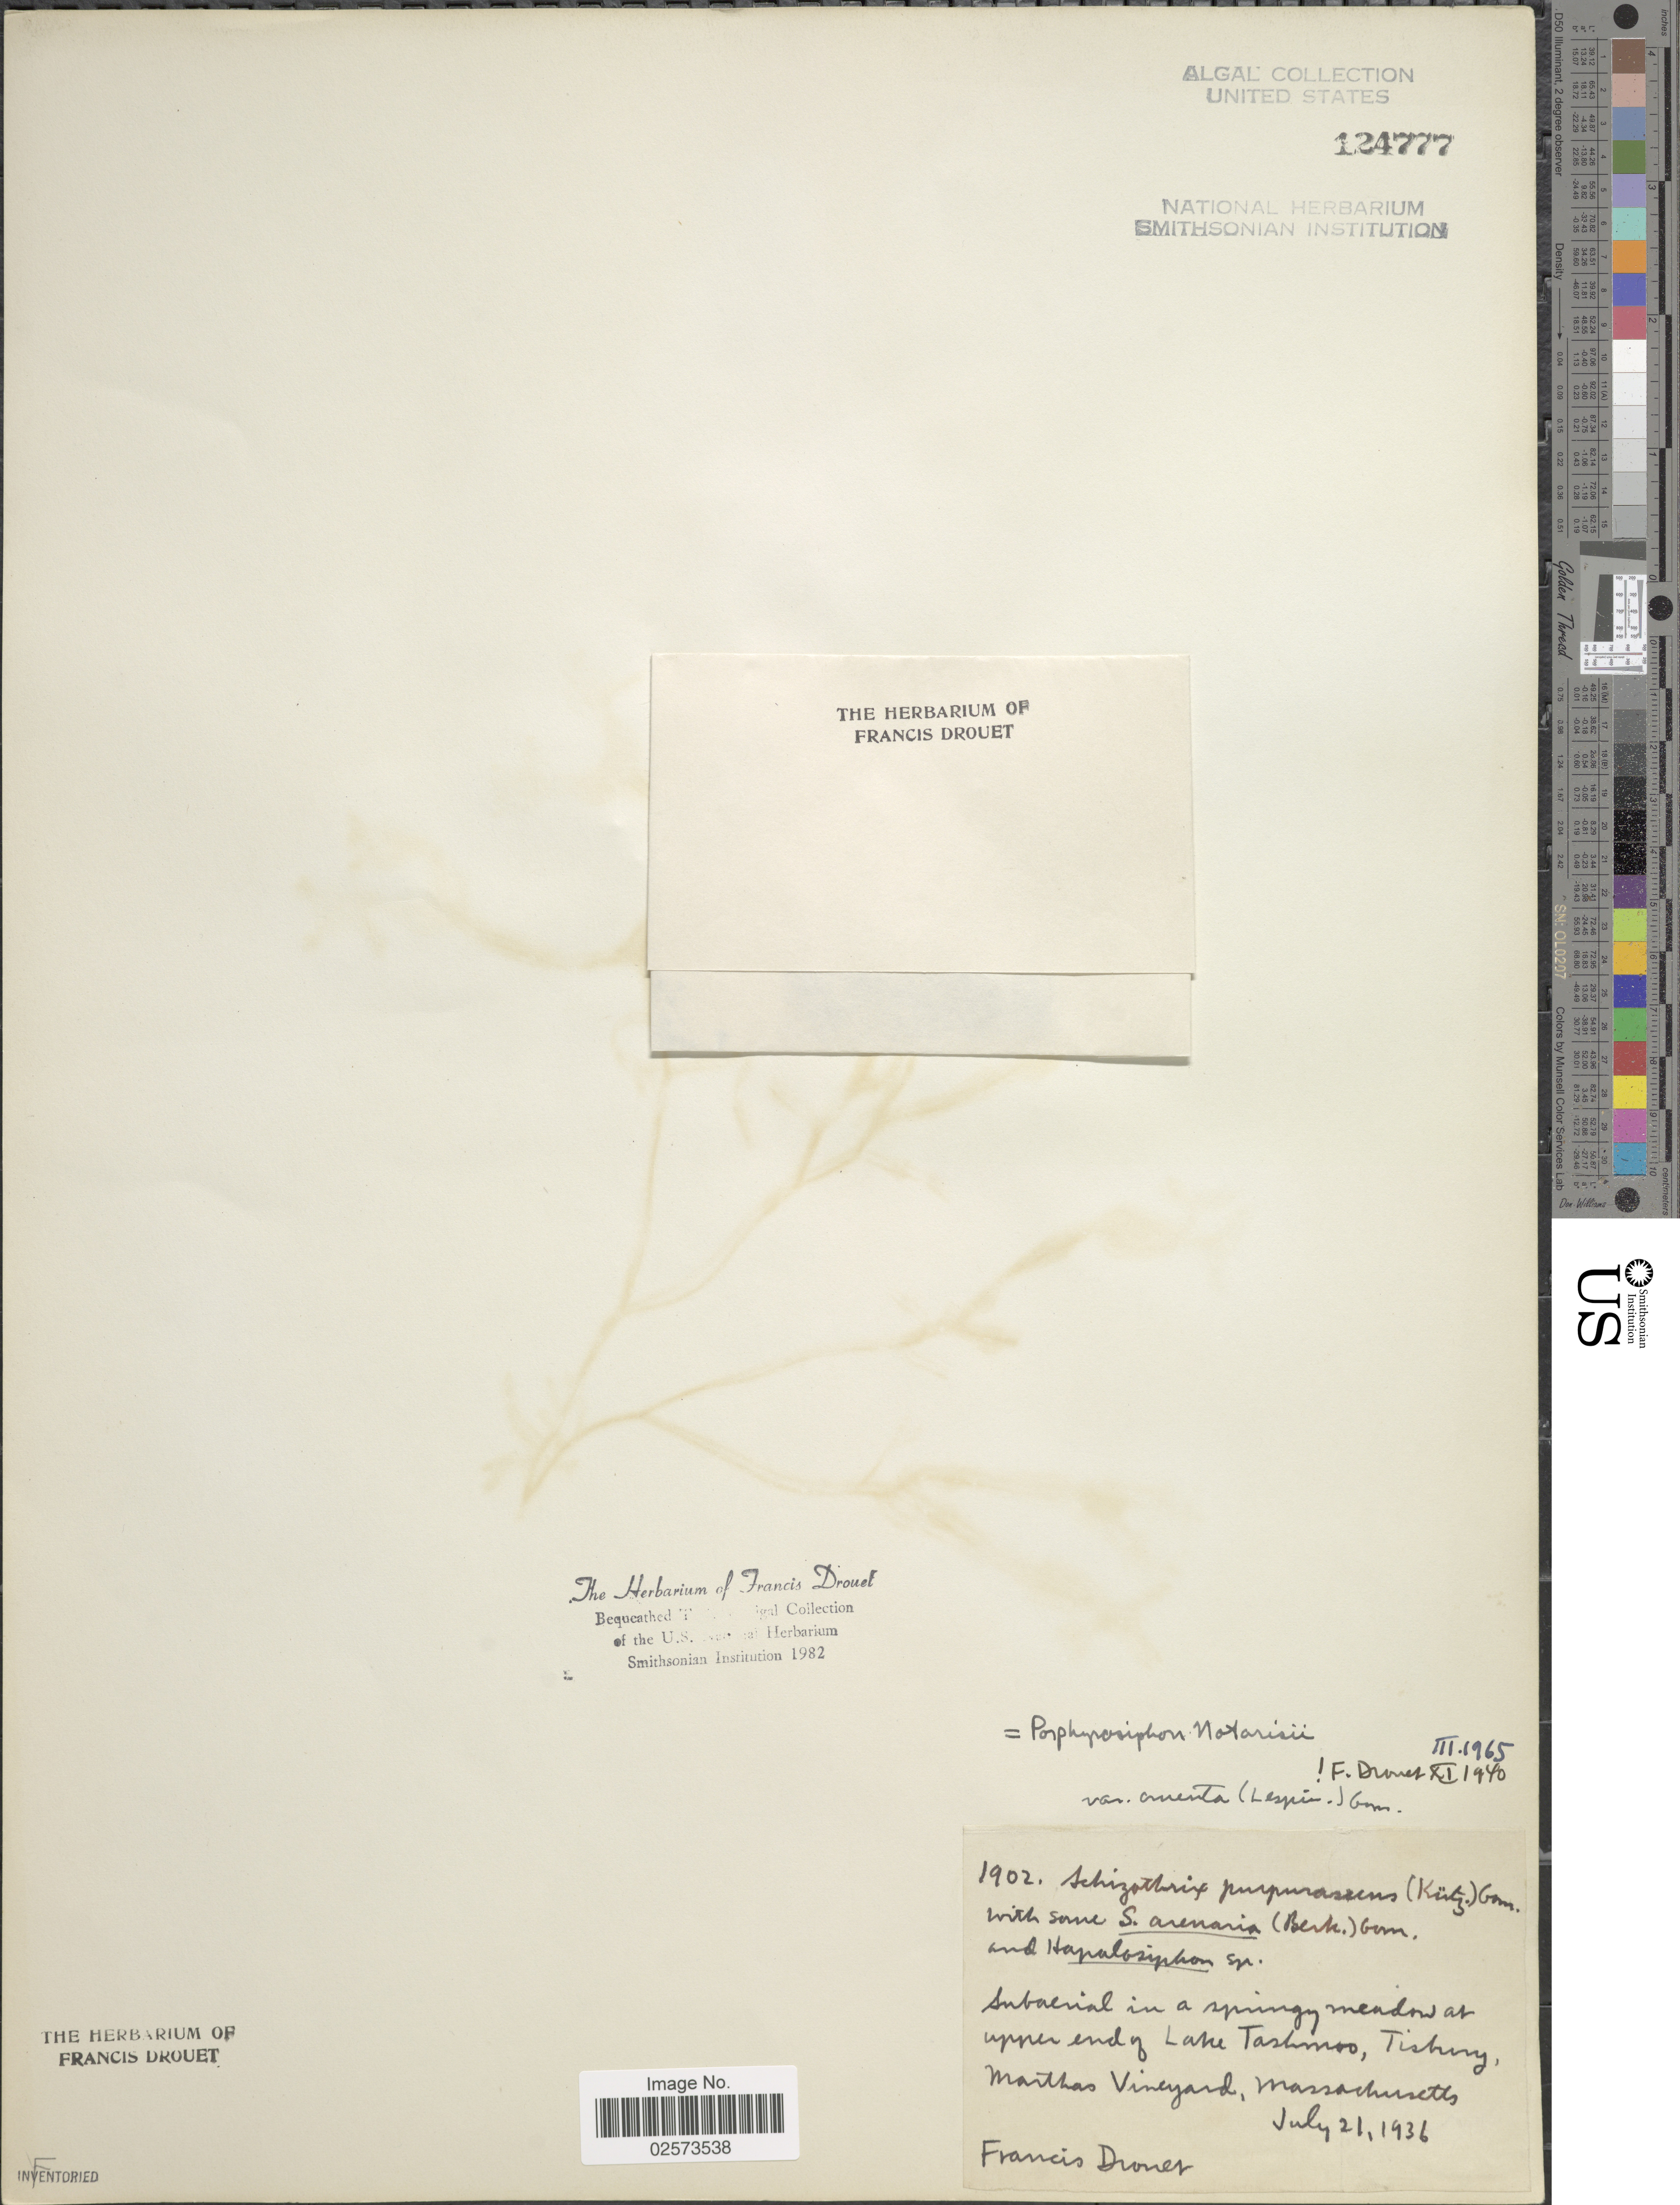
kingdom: Bacteria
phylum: Cyanobacteria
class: Cyanobacteriia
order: Cyanobacteriales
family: Microcoleaceae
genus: Porphyrosiphon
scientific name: Porphyrosiphon notarisii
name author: Kütz. ex Gomont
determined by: Drouet, F. E.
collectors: F. E. Drouet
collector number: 1902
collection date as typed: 21 Jul 1936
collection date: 1936-07-21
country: United States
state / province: Massachusetts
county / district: Dukes County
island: Martha's Vineyard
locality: Tisbury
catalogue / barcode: US 124777